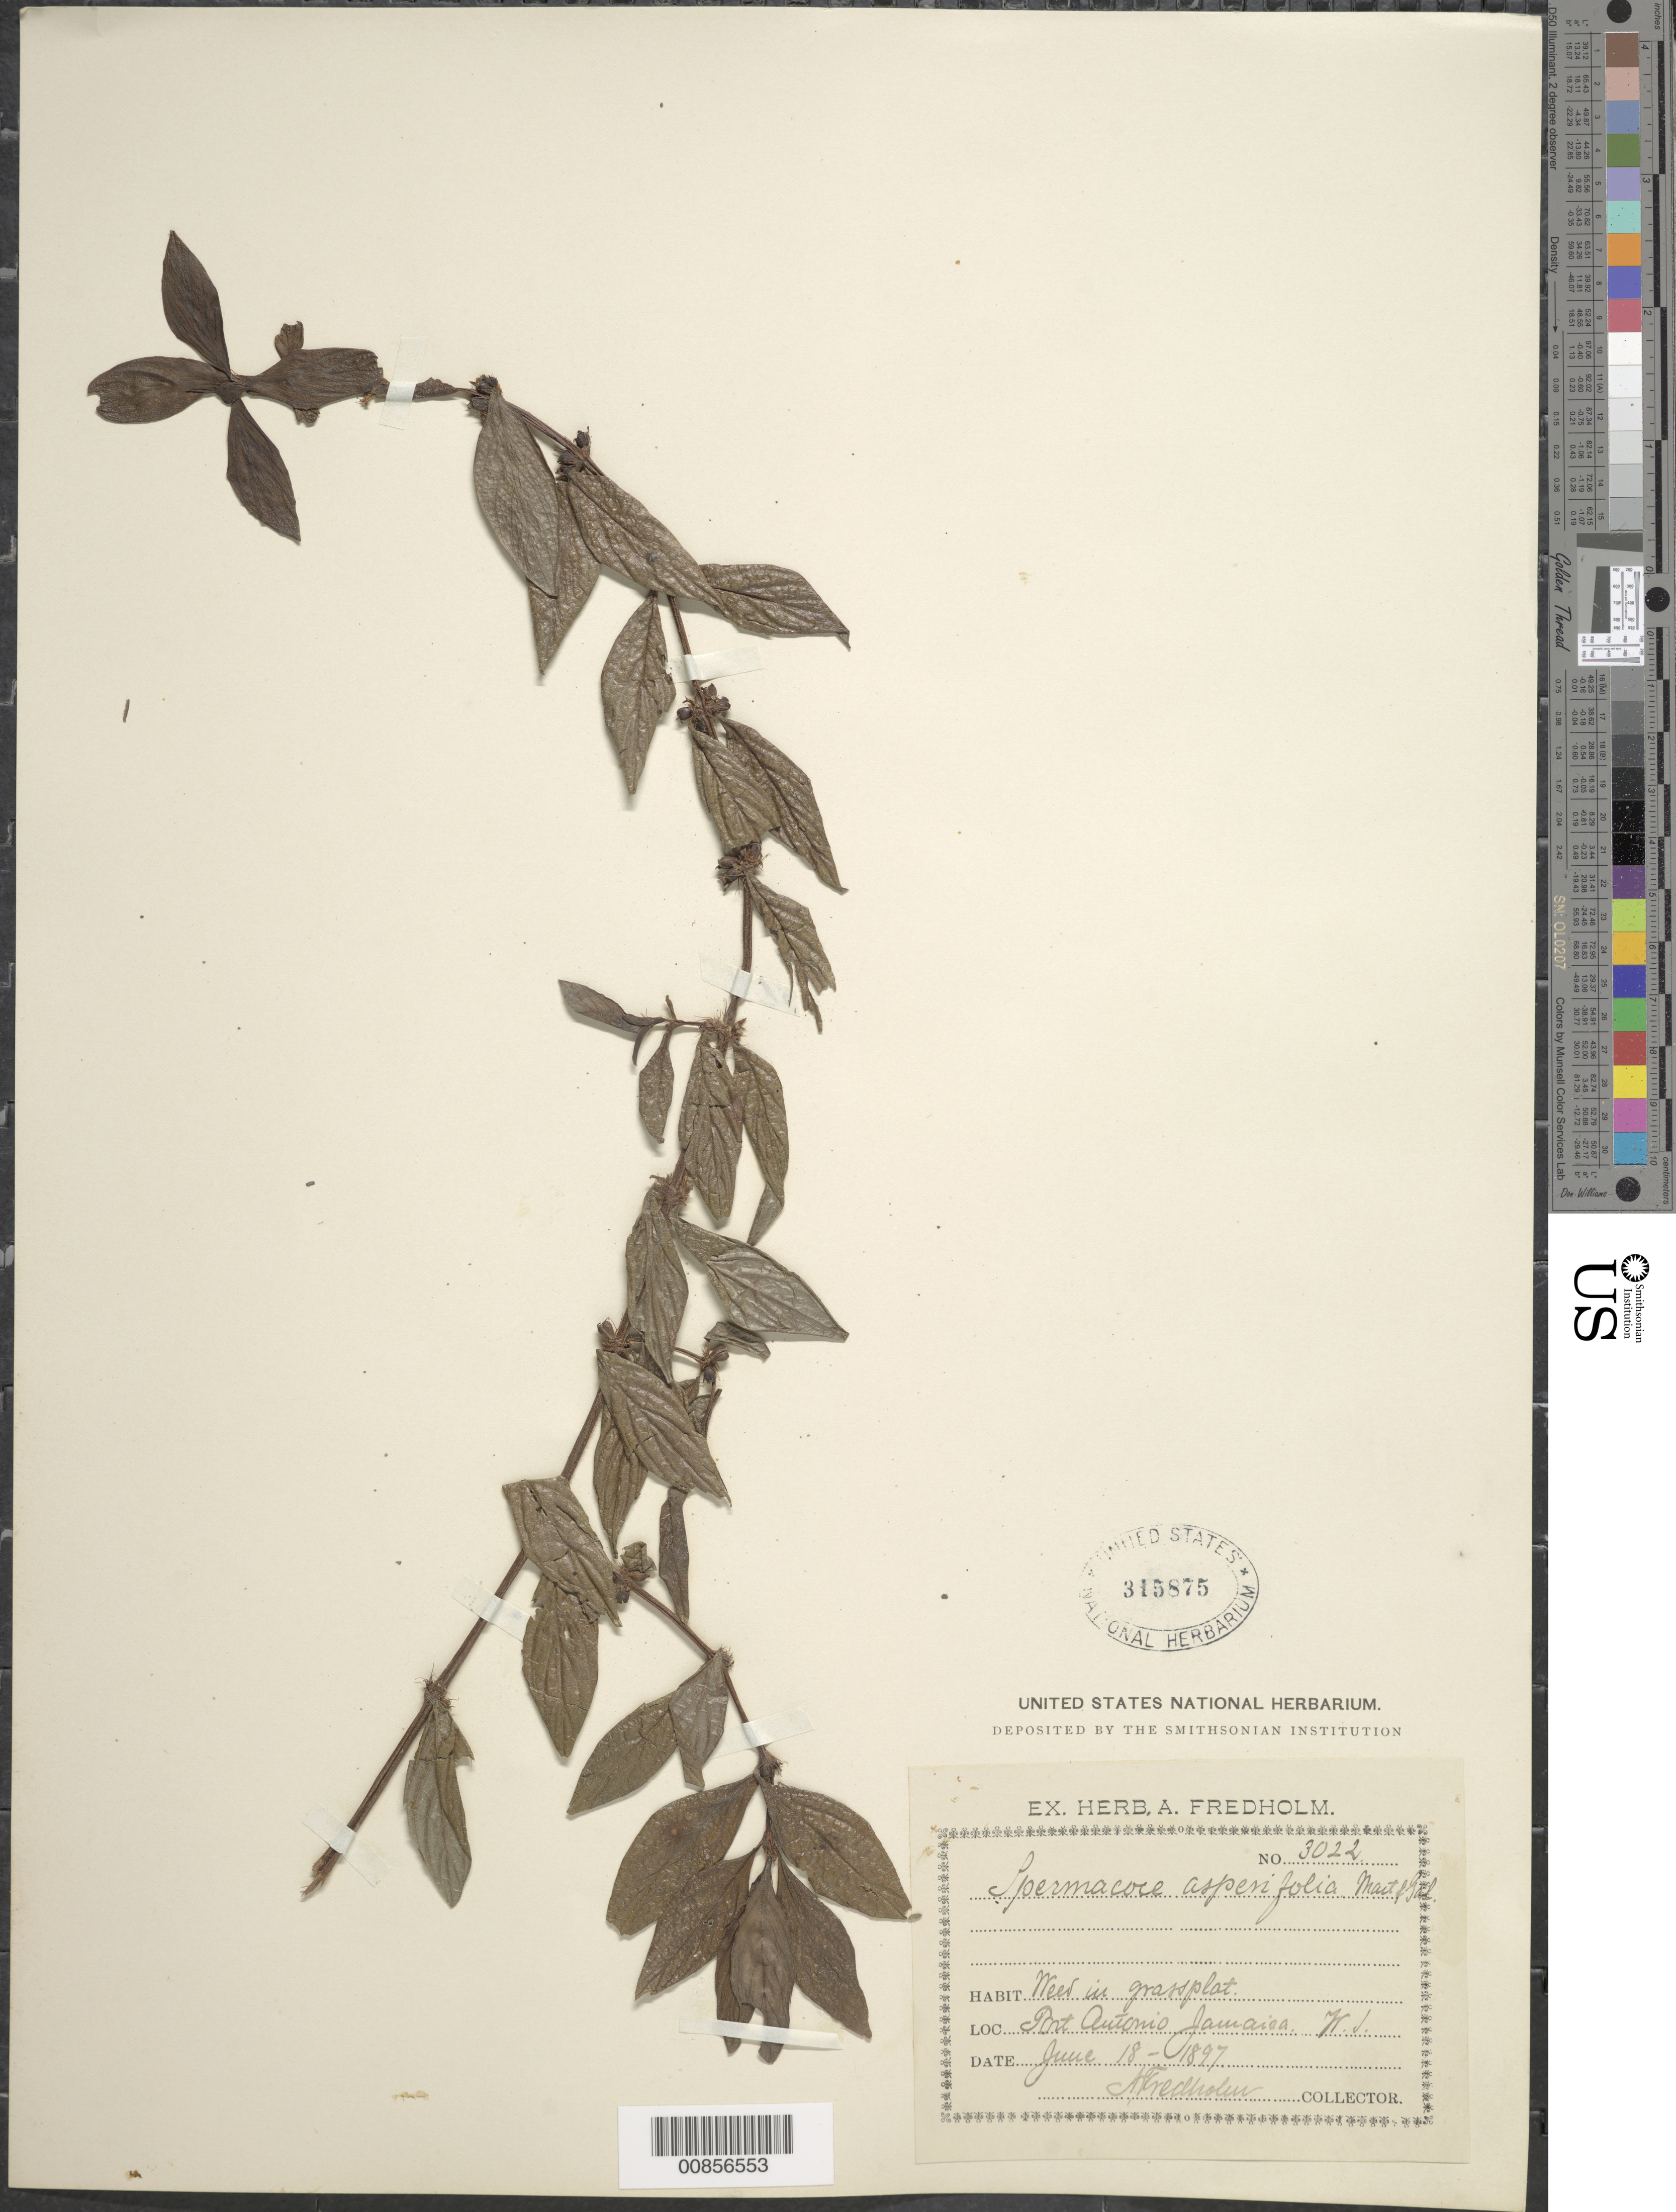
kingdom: Plantae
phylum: Tracheophyta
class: Magnoliopsida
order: Gentianales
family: Rubiaceae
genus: Spermacoce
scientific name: Spermacoce aretioides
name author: (Griseb.) Kuntze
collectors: A. J. Fredholm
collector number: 3022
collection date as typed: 18 Jun 1897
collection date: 1897-06-18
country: Jamaica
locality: Port Antonio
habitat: In grass plot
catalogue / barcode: US 315875